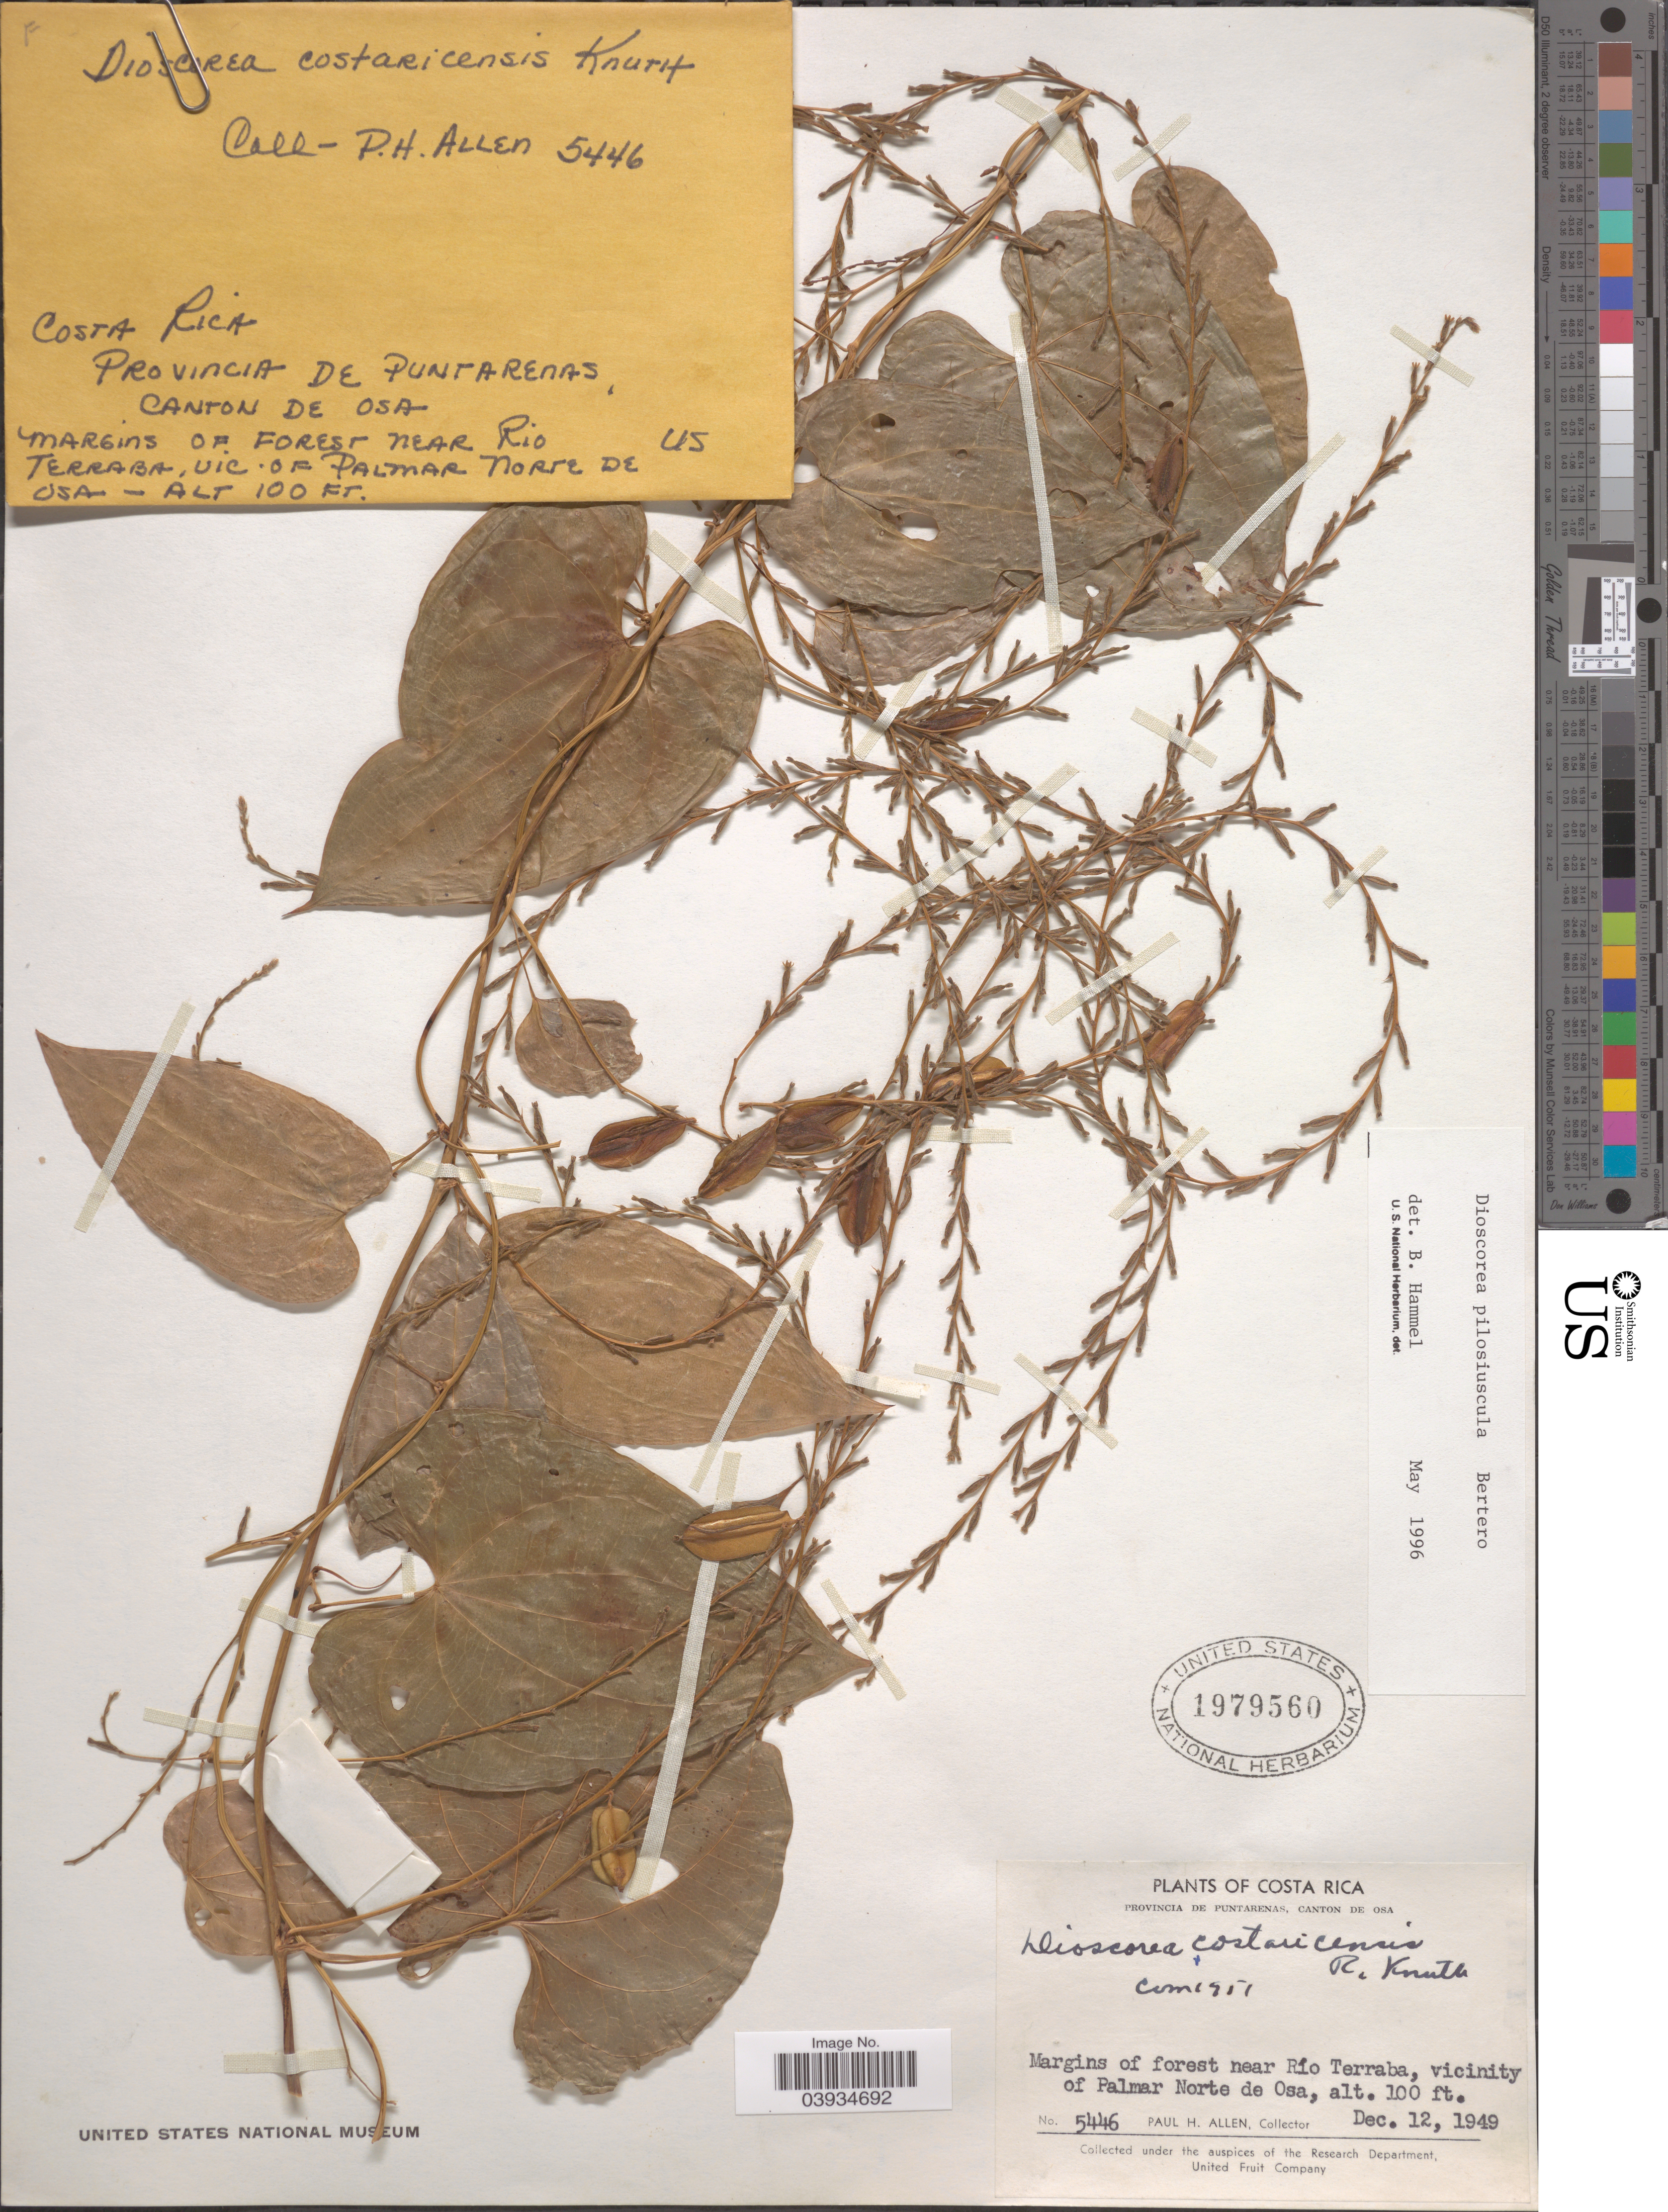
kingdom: Plantae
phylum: Tracheophyta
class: Liliopsida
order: Dioscoreales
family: Dioscoreaceae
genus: Dioscorea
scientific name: Dioscorea pilosiuscula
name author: Bertero ex Spreng.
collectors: P. H. Allen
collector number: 5446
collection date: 1949-12-12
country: Costa Rica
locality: Margins of forest near Río Terraba, vicinity of Palmar Norte de Osa.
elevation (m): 30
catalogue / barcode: US 1979560